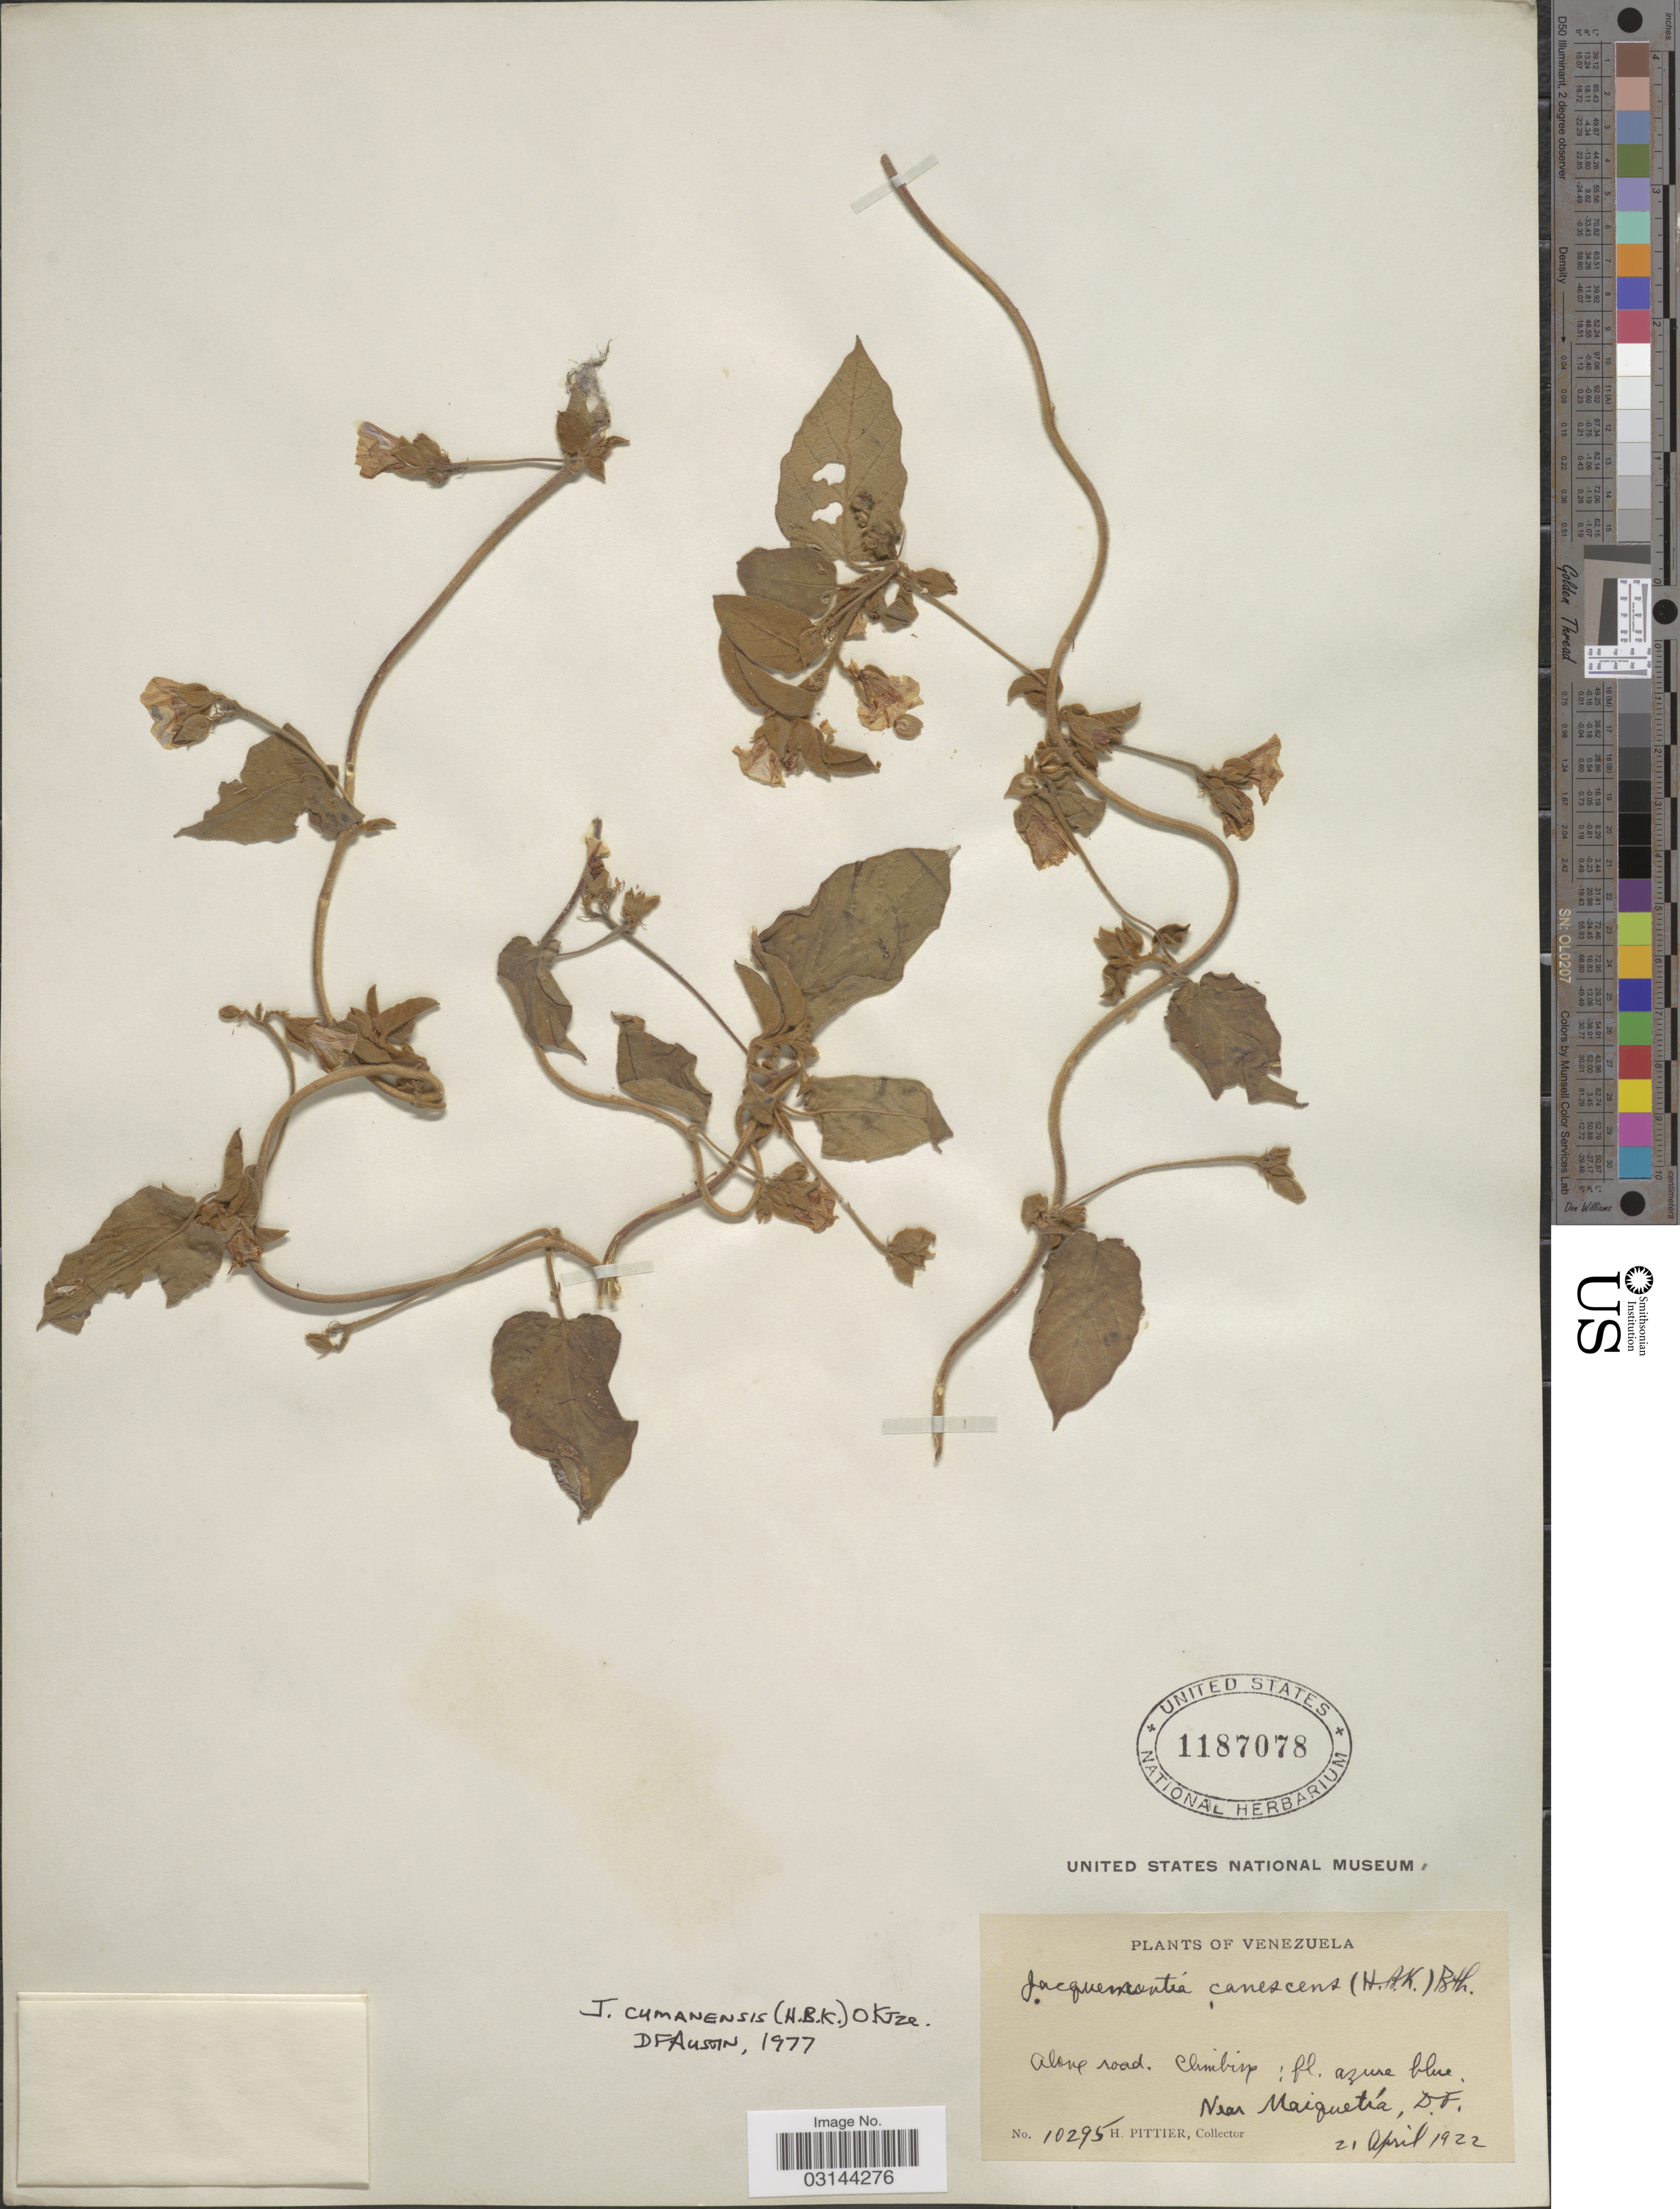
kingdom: Plantae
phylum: Tracheophyta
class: Magnoliopsida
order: Solanales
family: Convolvulaceae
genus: Jacquemontia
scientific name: Jacquemontia cumanensis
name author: (Kuntze) Kuntze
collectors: H. F. Pittier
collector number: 10295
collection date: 1922-04-21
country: Venezuela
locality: Near Maiquetiá, D.F.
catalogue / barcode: US 1187078